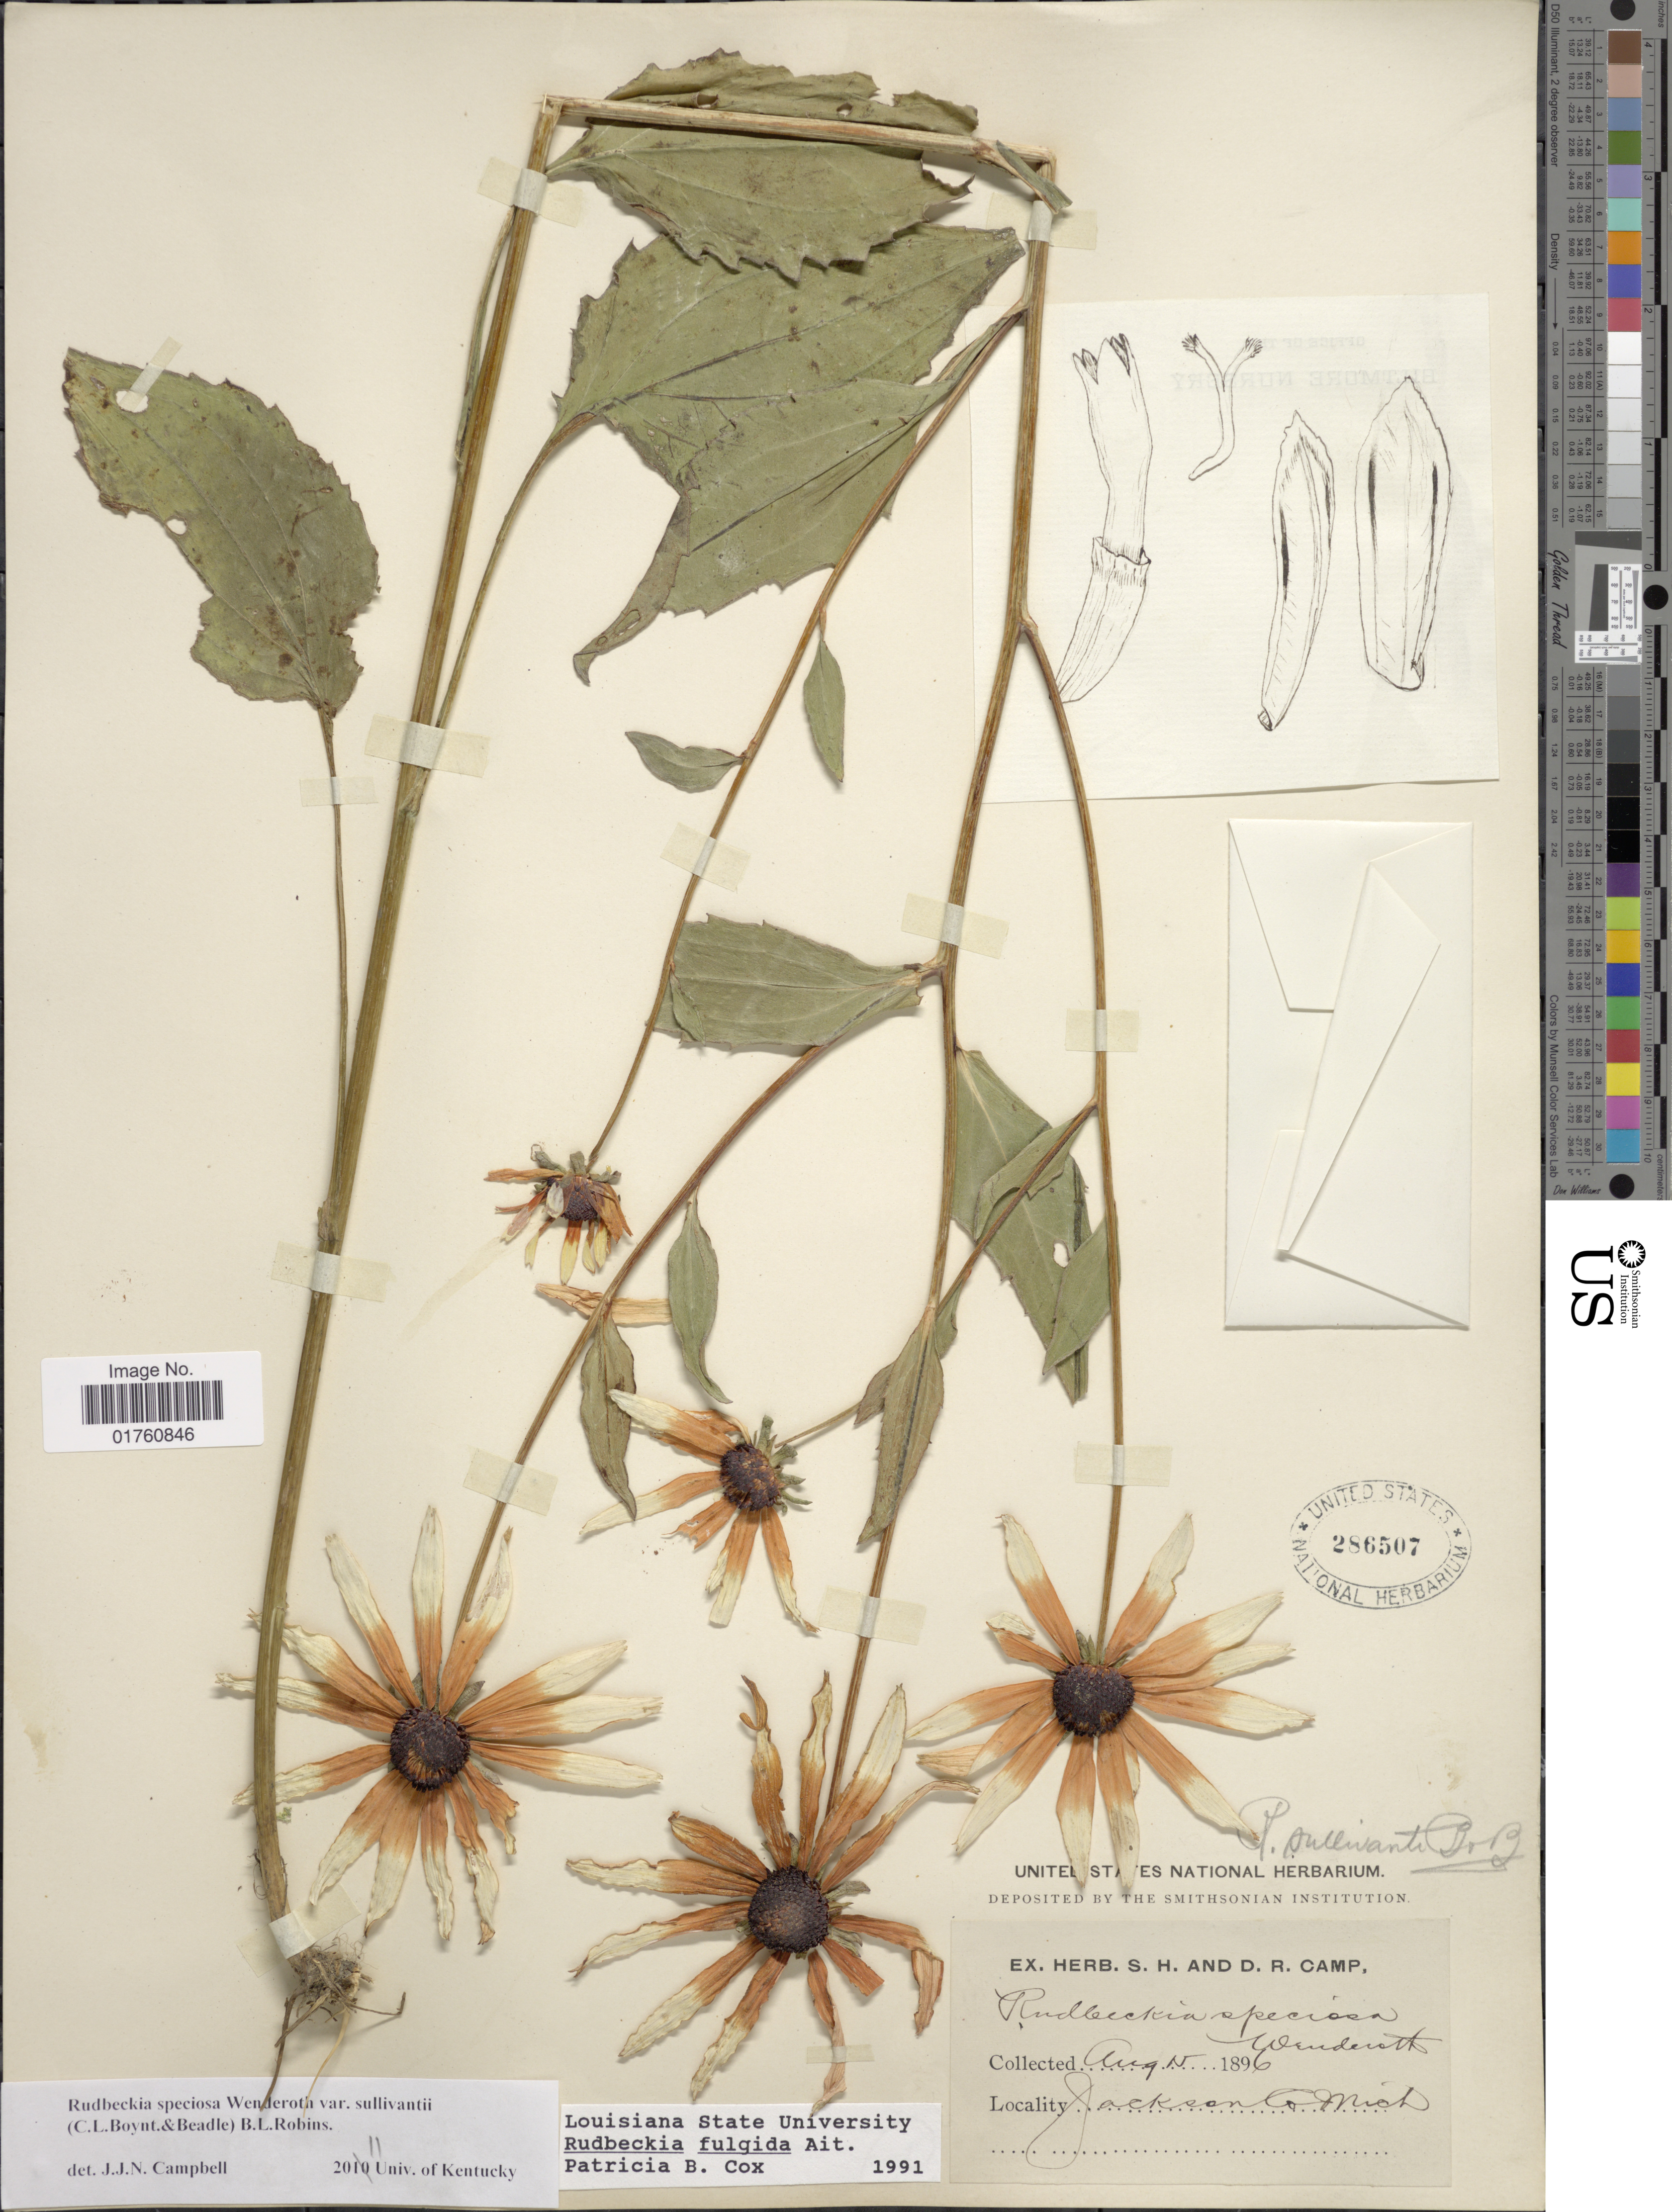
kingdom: Plantae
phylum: Tracheophyta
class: Magnoliopsida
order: Asterales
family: Asteraceae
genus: Rudbeckia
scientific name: Rudbeckia fulgida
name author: Aiton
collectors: ex herb. S. H and D. R. Camp & ex herb. S. H and D. R. Camp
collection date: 1896-08-15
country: United States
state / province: Michigan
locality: Jackson Co, Mich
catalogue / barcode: US 286507